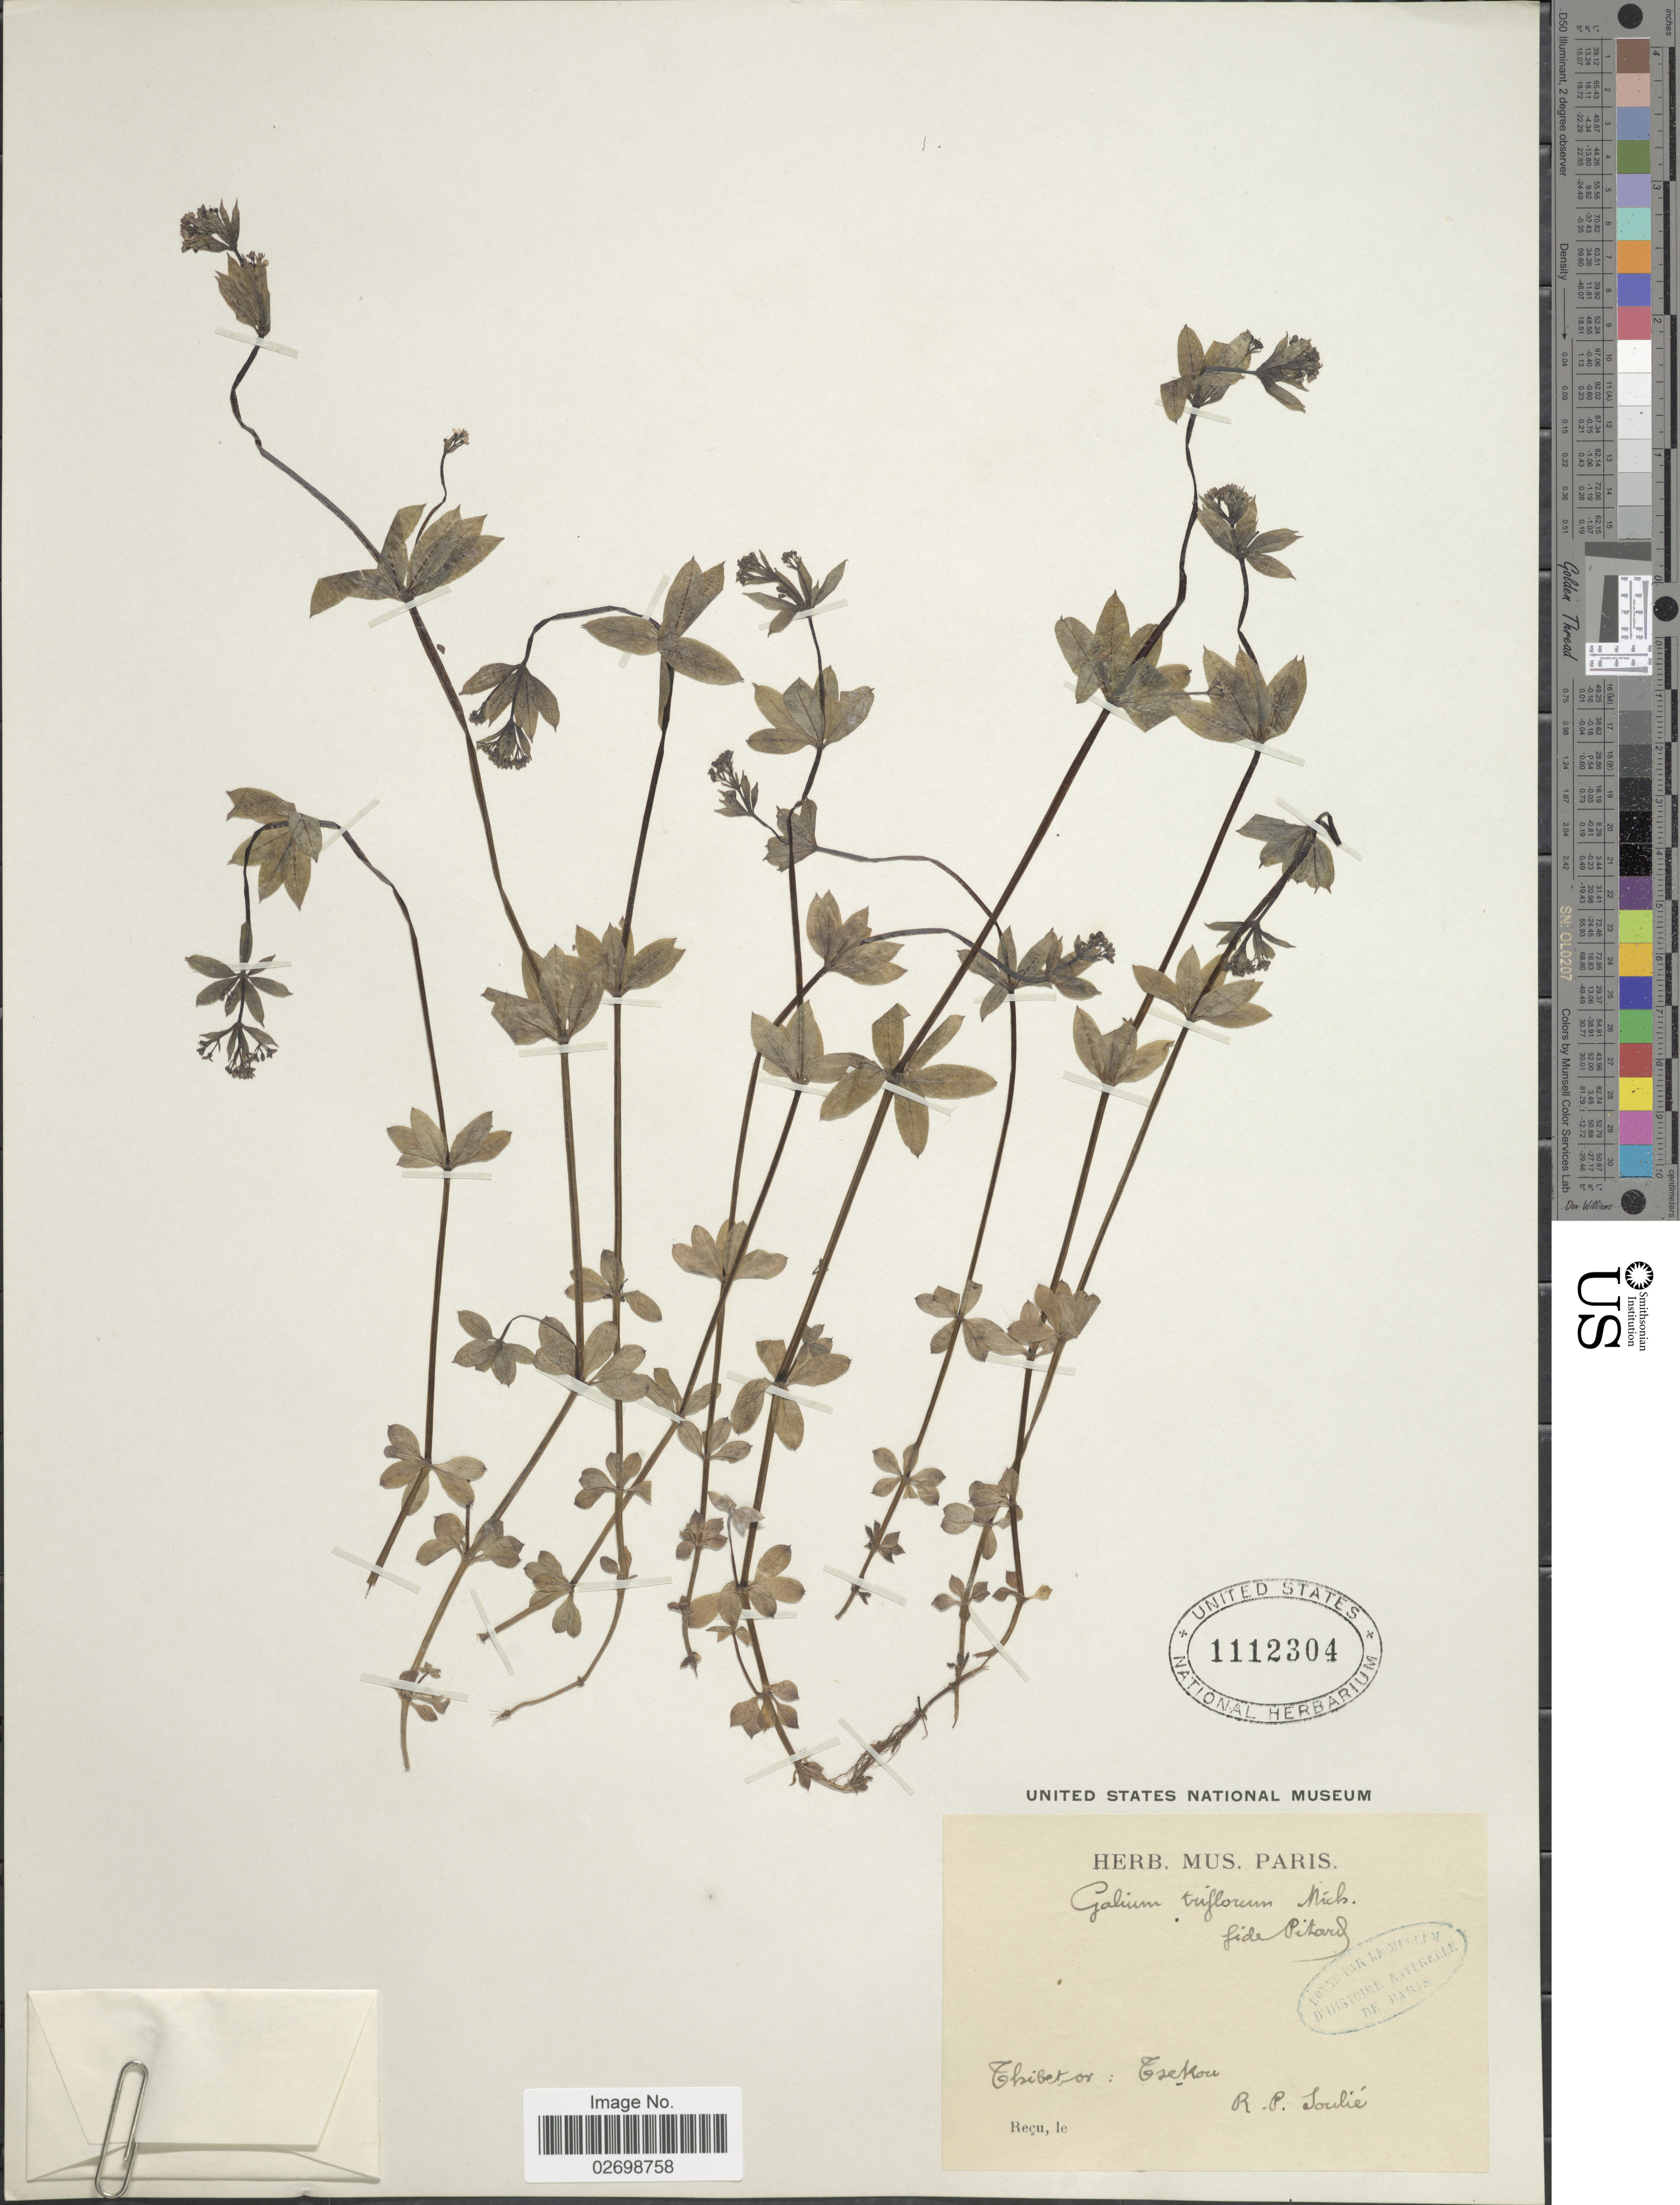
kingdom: Plantae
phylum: Tracheophyta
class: Magnoliopsida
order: Gentianales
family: Rubiaceae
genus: Galium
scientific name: Galium triflorum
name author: Michx.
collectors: R. Soulié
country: China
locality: Thibet: Tsekou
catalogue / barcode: US 1112304